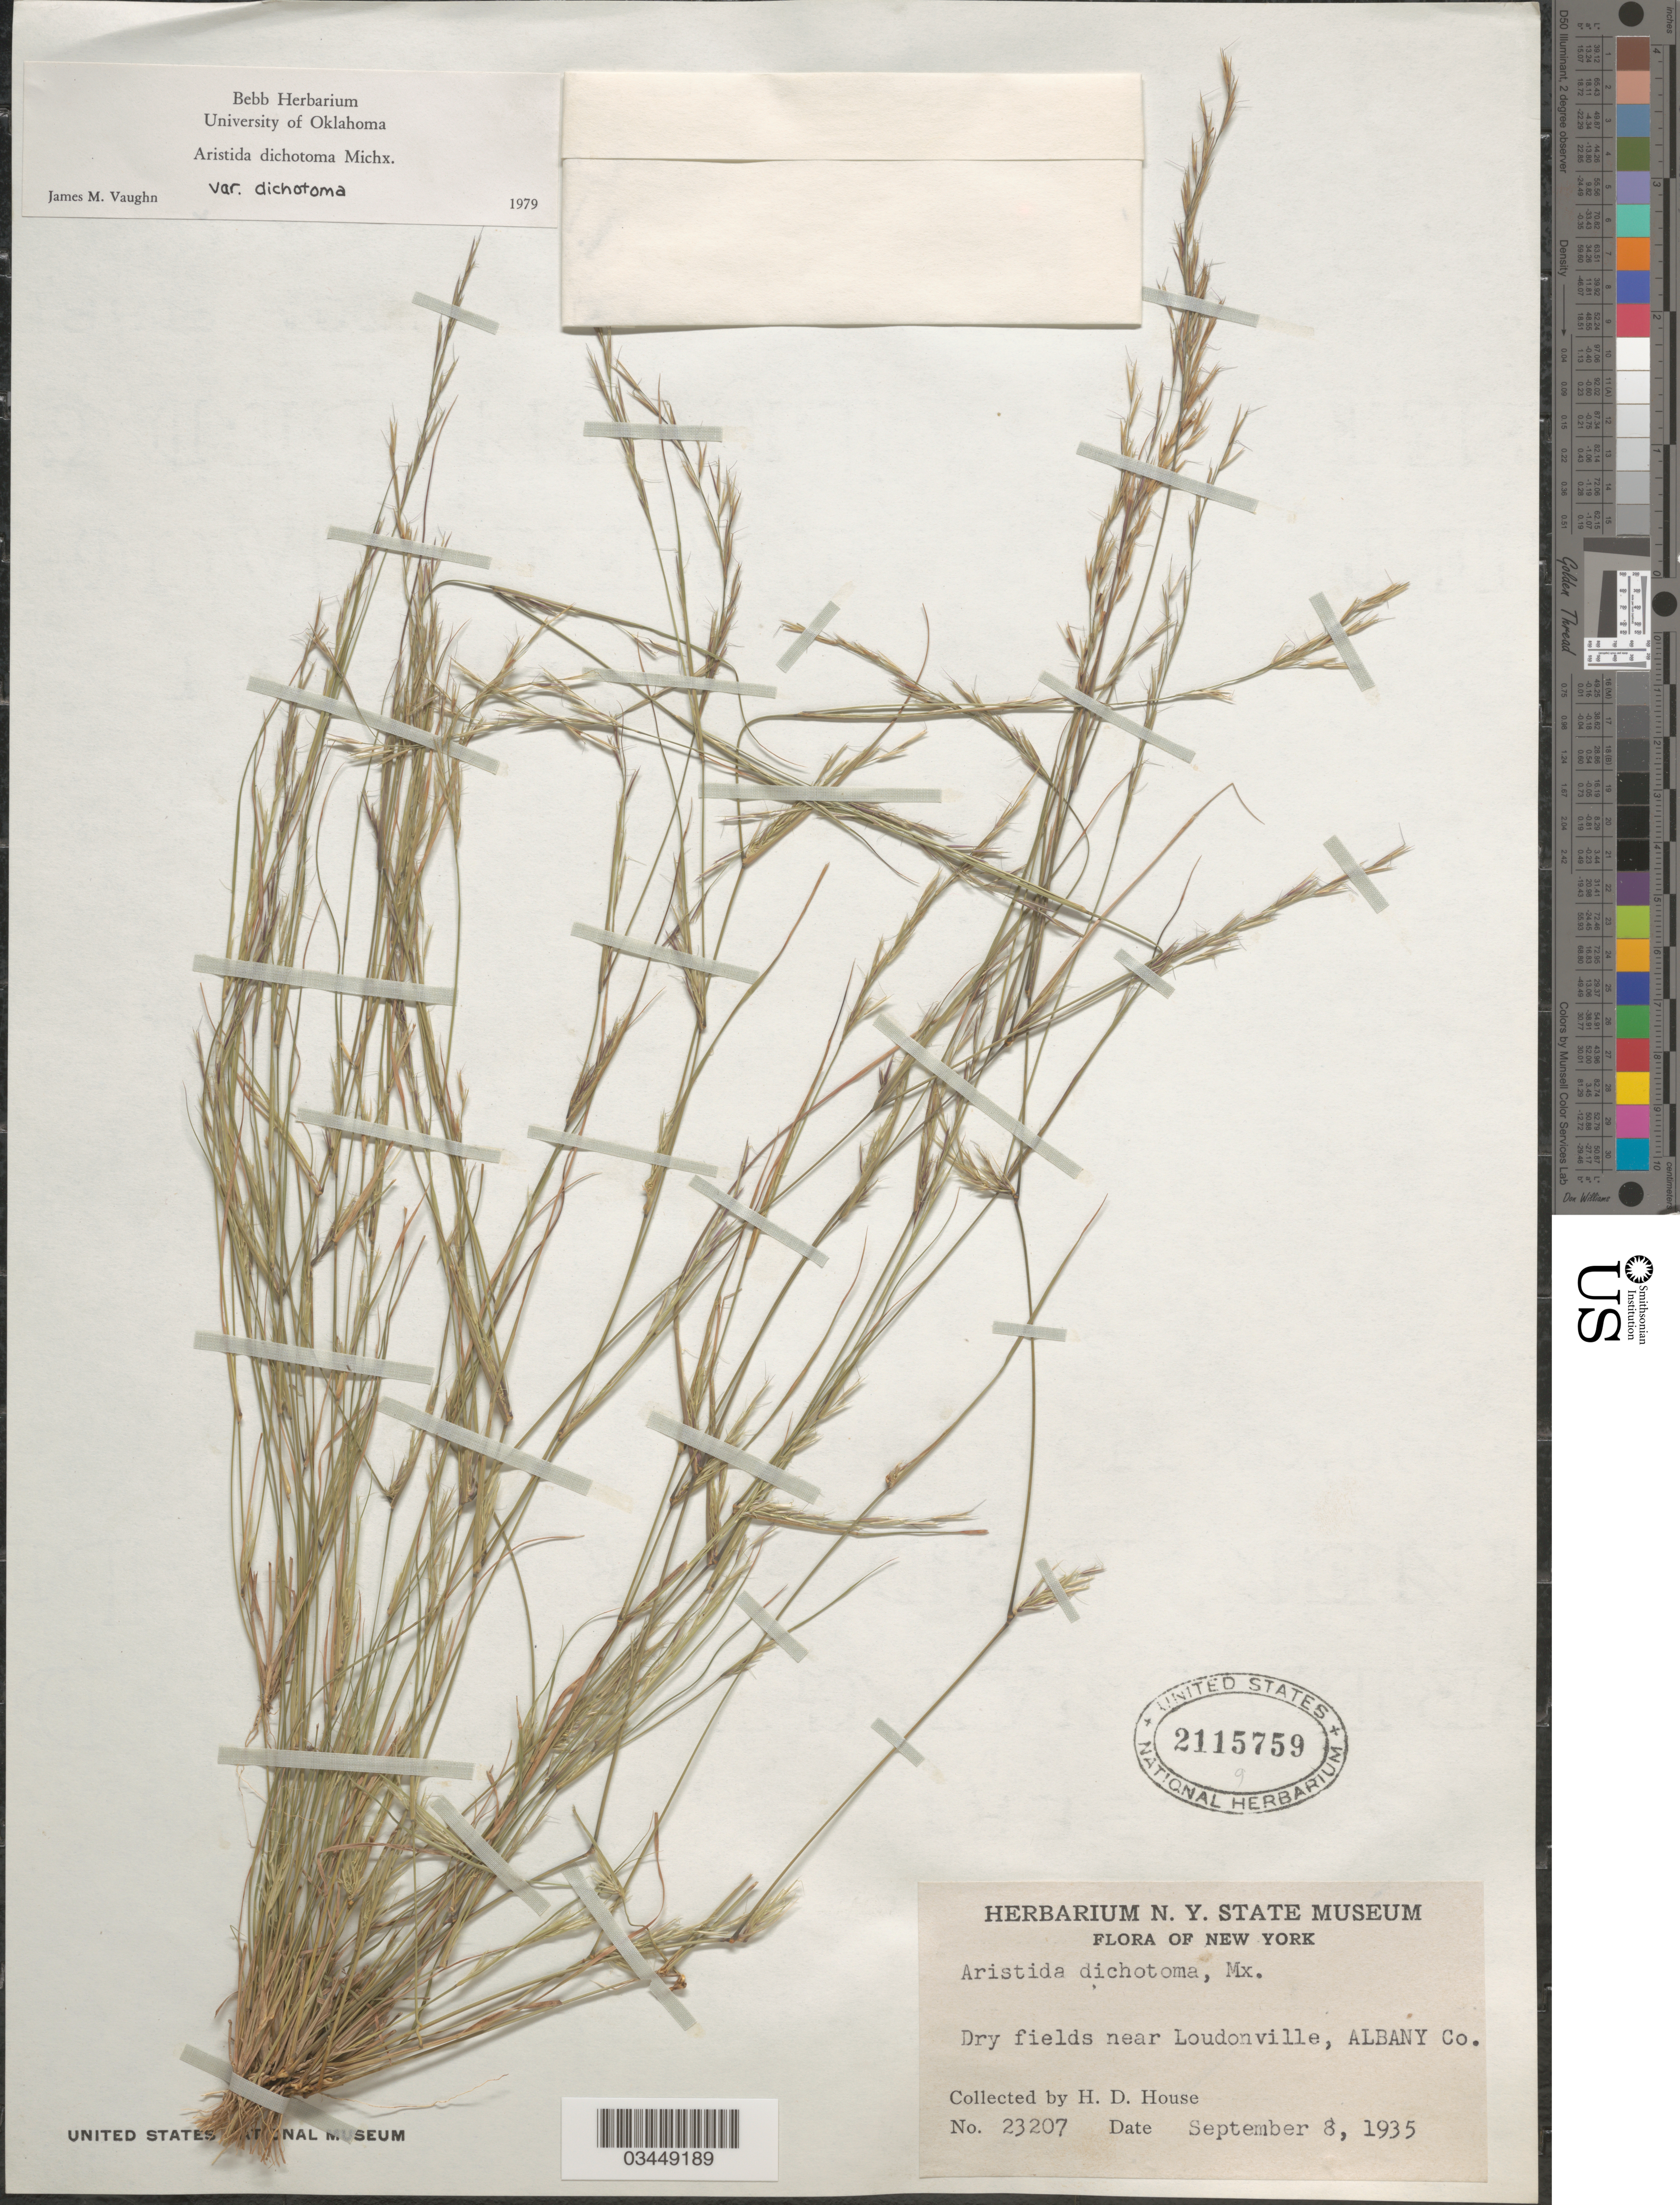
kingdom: Plantae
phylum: Tracheophyta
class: Liliopsida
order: Poales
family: Poaceae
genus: Aristida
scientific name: Aristida dichotoma var. dichotoma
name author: Michx.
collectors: H. D. House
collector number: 23207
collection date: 1935-09-08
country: United States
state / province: New York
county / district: Albany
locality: Dry fields near Loudonville, Albany Co.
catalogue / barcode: US 2115759